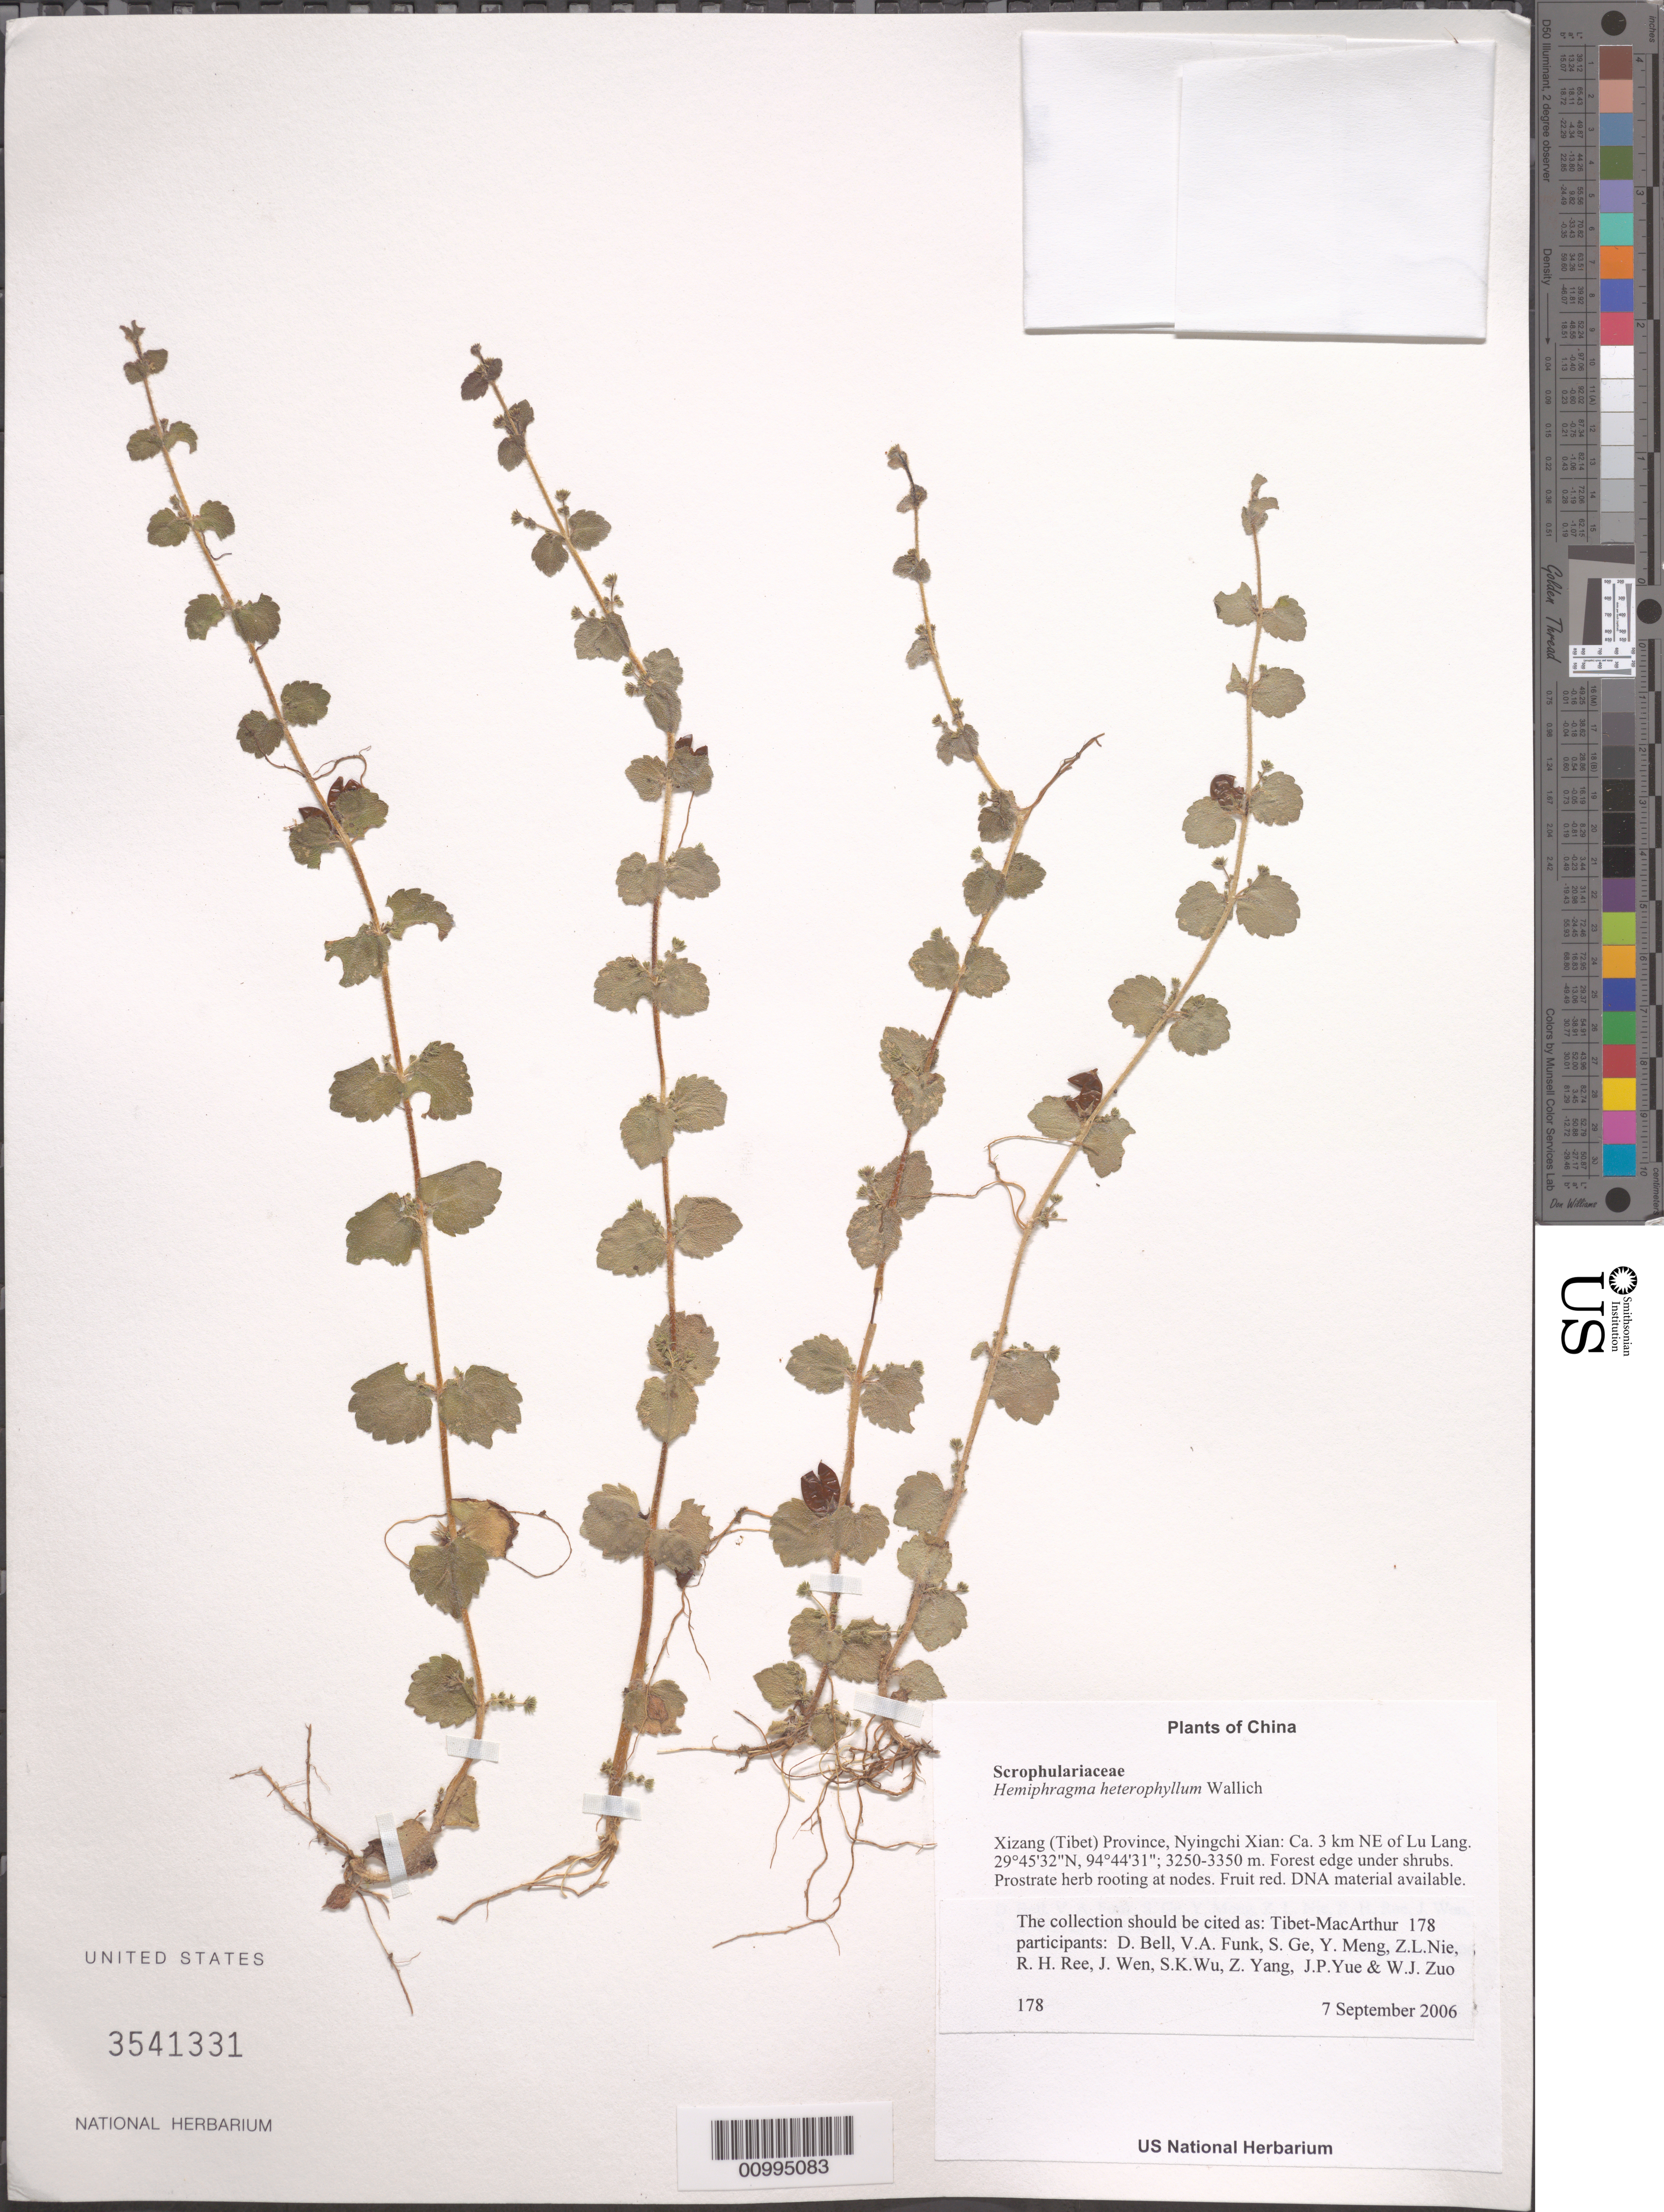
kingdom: Plantae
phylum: Tracheophyta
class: Magnoliopsida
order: Lamiales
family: Plantaginaceae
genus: Hemiphragma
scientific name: Hemiphragma heterophyllum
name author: Wall.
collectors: Tibet-MacArthur, D. A. Bell, V. Funk, S. Ge, Y. Meng, Z. Nie, R. Ree, J. Wen, S. K. Wu, Z. Yang, J. Yue & W. Zuo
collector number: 178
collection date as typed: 07 Sep 2006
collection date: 2006-09-07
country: China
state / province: Xizang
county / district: Nyingchi Xian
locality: Ca. 3 km NE of Lu Lang.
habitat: Mixed broadleaved (Quercus, Betula) and coniferous (Picea) forest and adjacent wet meadows. Forest edge under shrubs.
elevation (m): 3250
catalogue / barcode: US 3541331